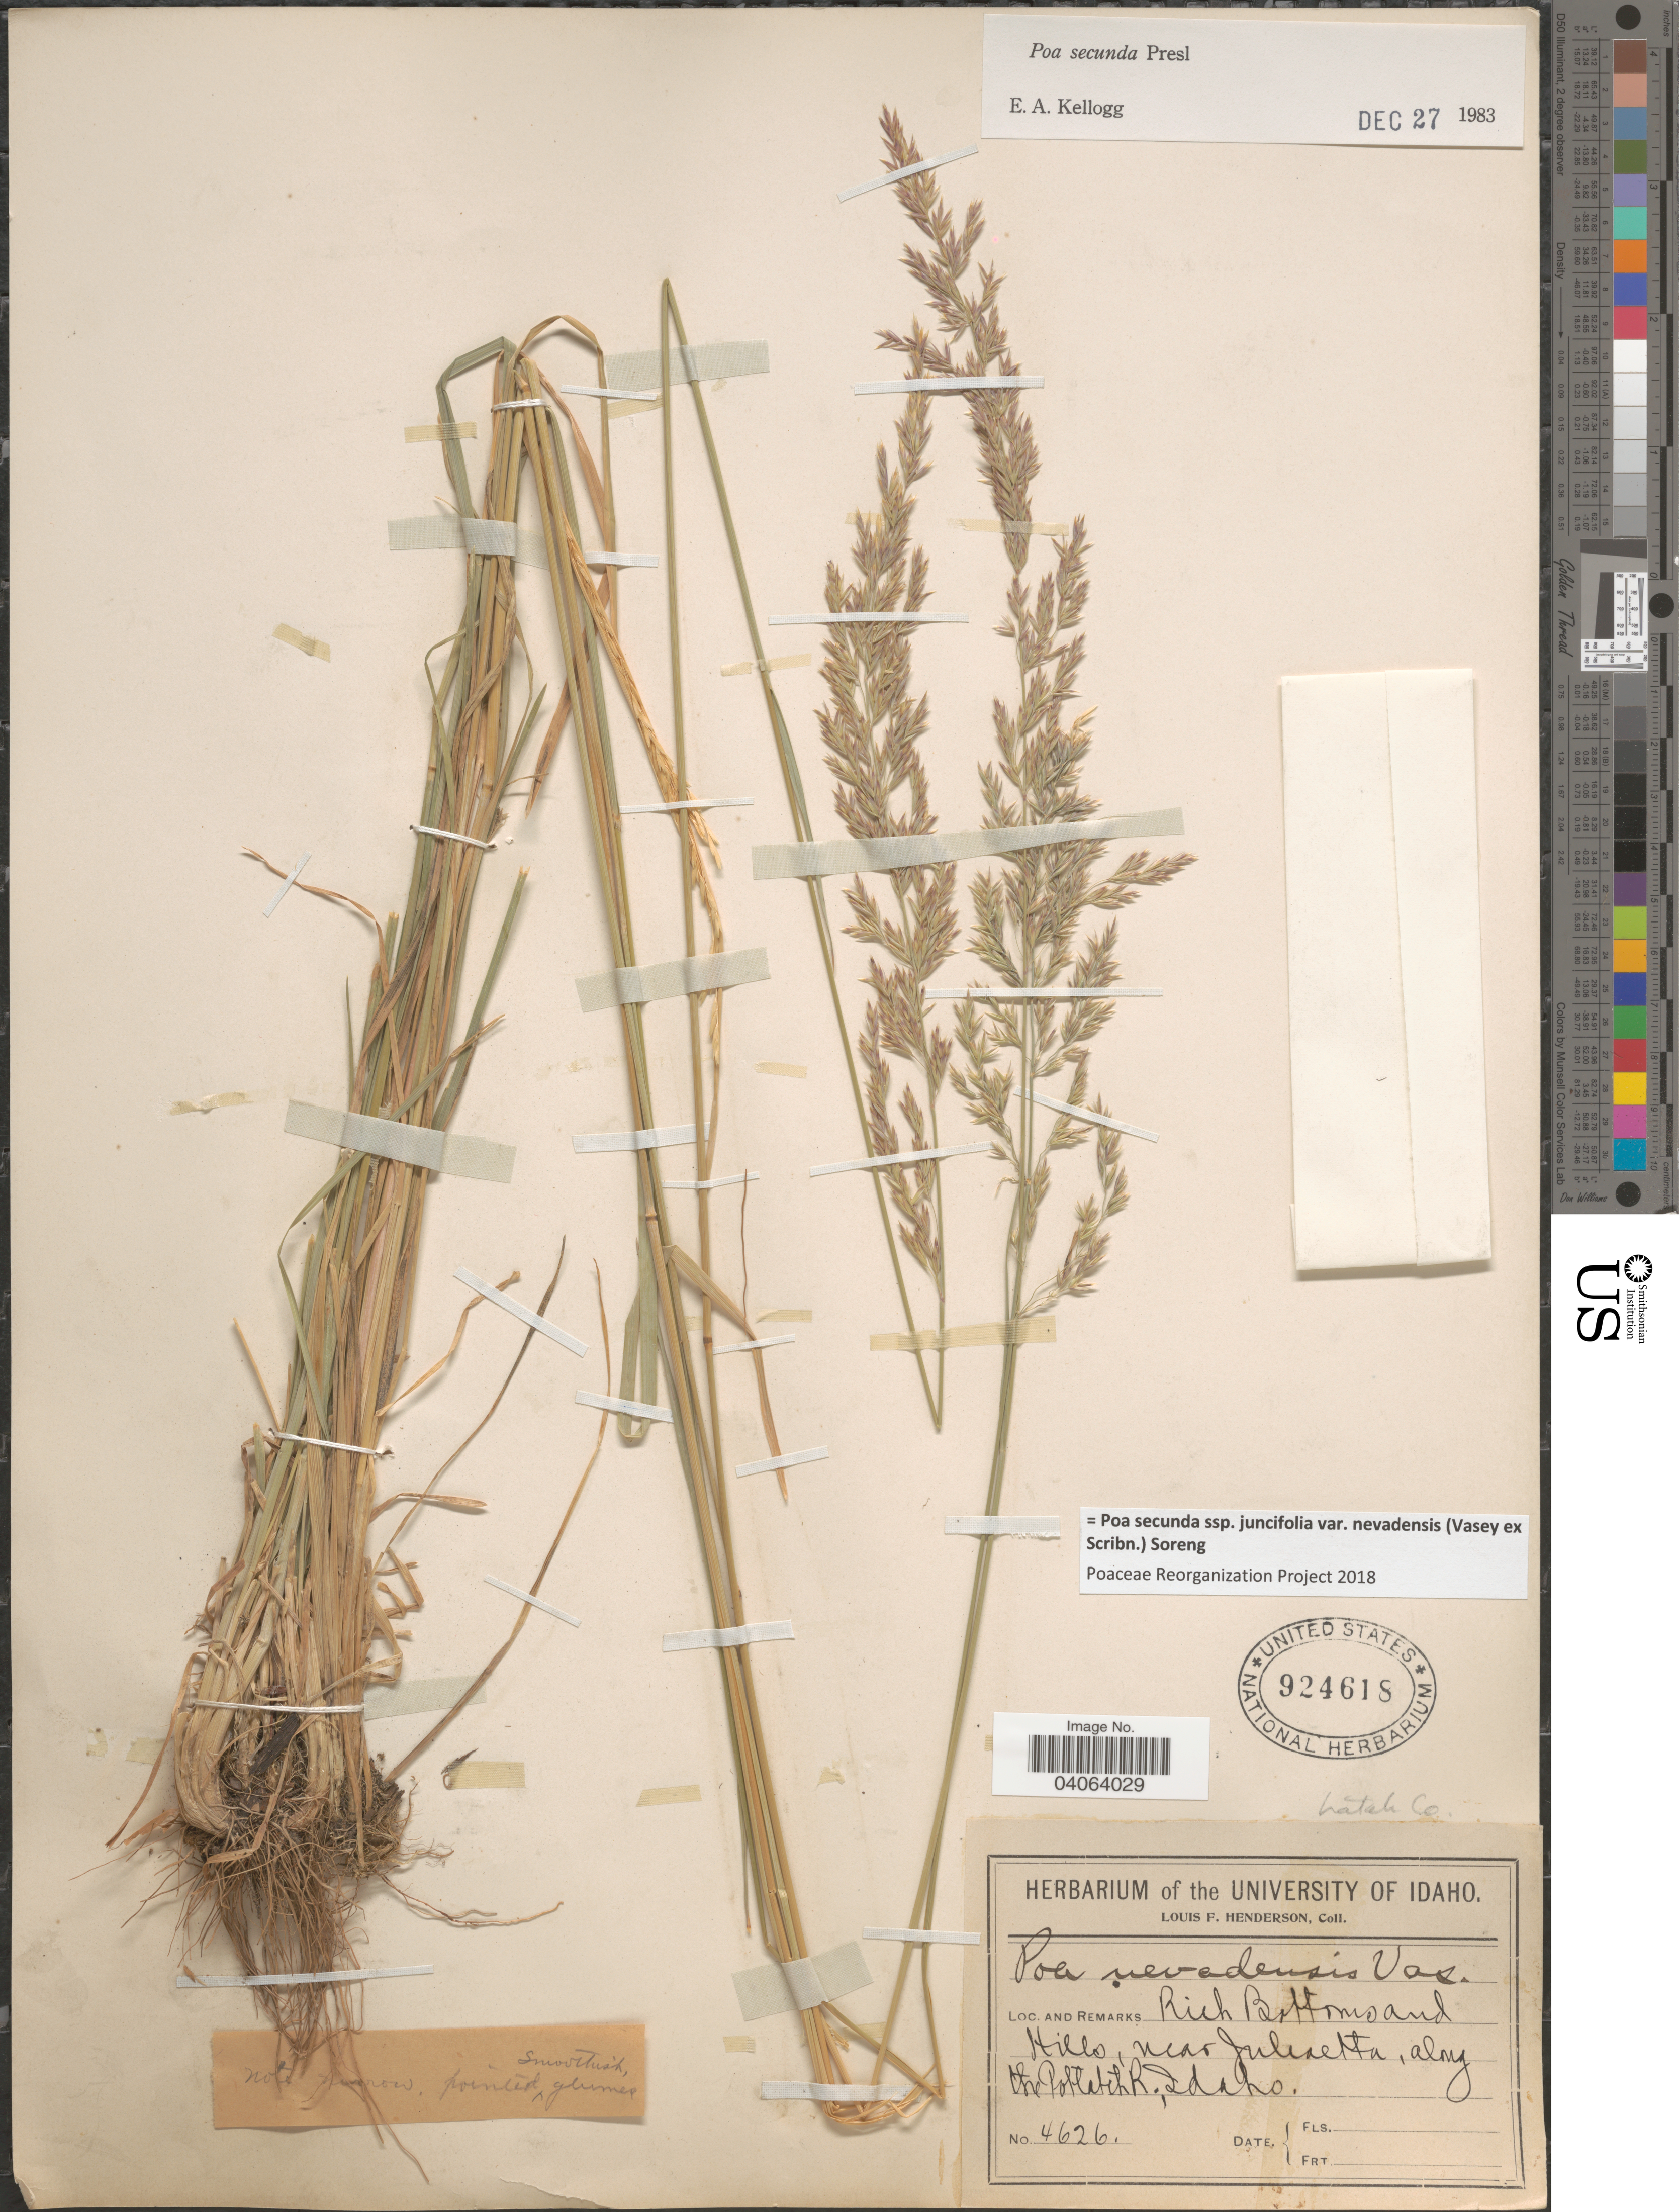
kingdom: Plantae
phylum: Tracheophyta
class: Liliopsida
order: Poales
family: Poaceae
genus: Poa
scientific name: Poa secunda subsp. juncifolia var. nevadensis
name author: (Vasey ex Scribn.) Soreng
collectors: L. Henderson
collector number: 4626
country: United States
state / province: Idaho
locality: Rich Bottomsand Hills, near Juliaetta along the Potlatch R. Latah Co.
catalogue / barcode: US 924618